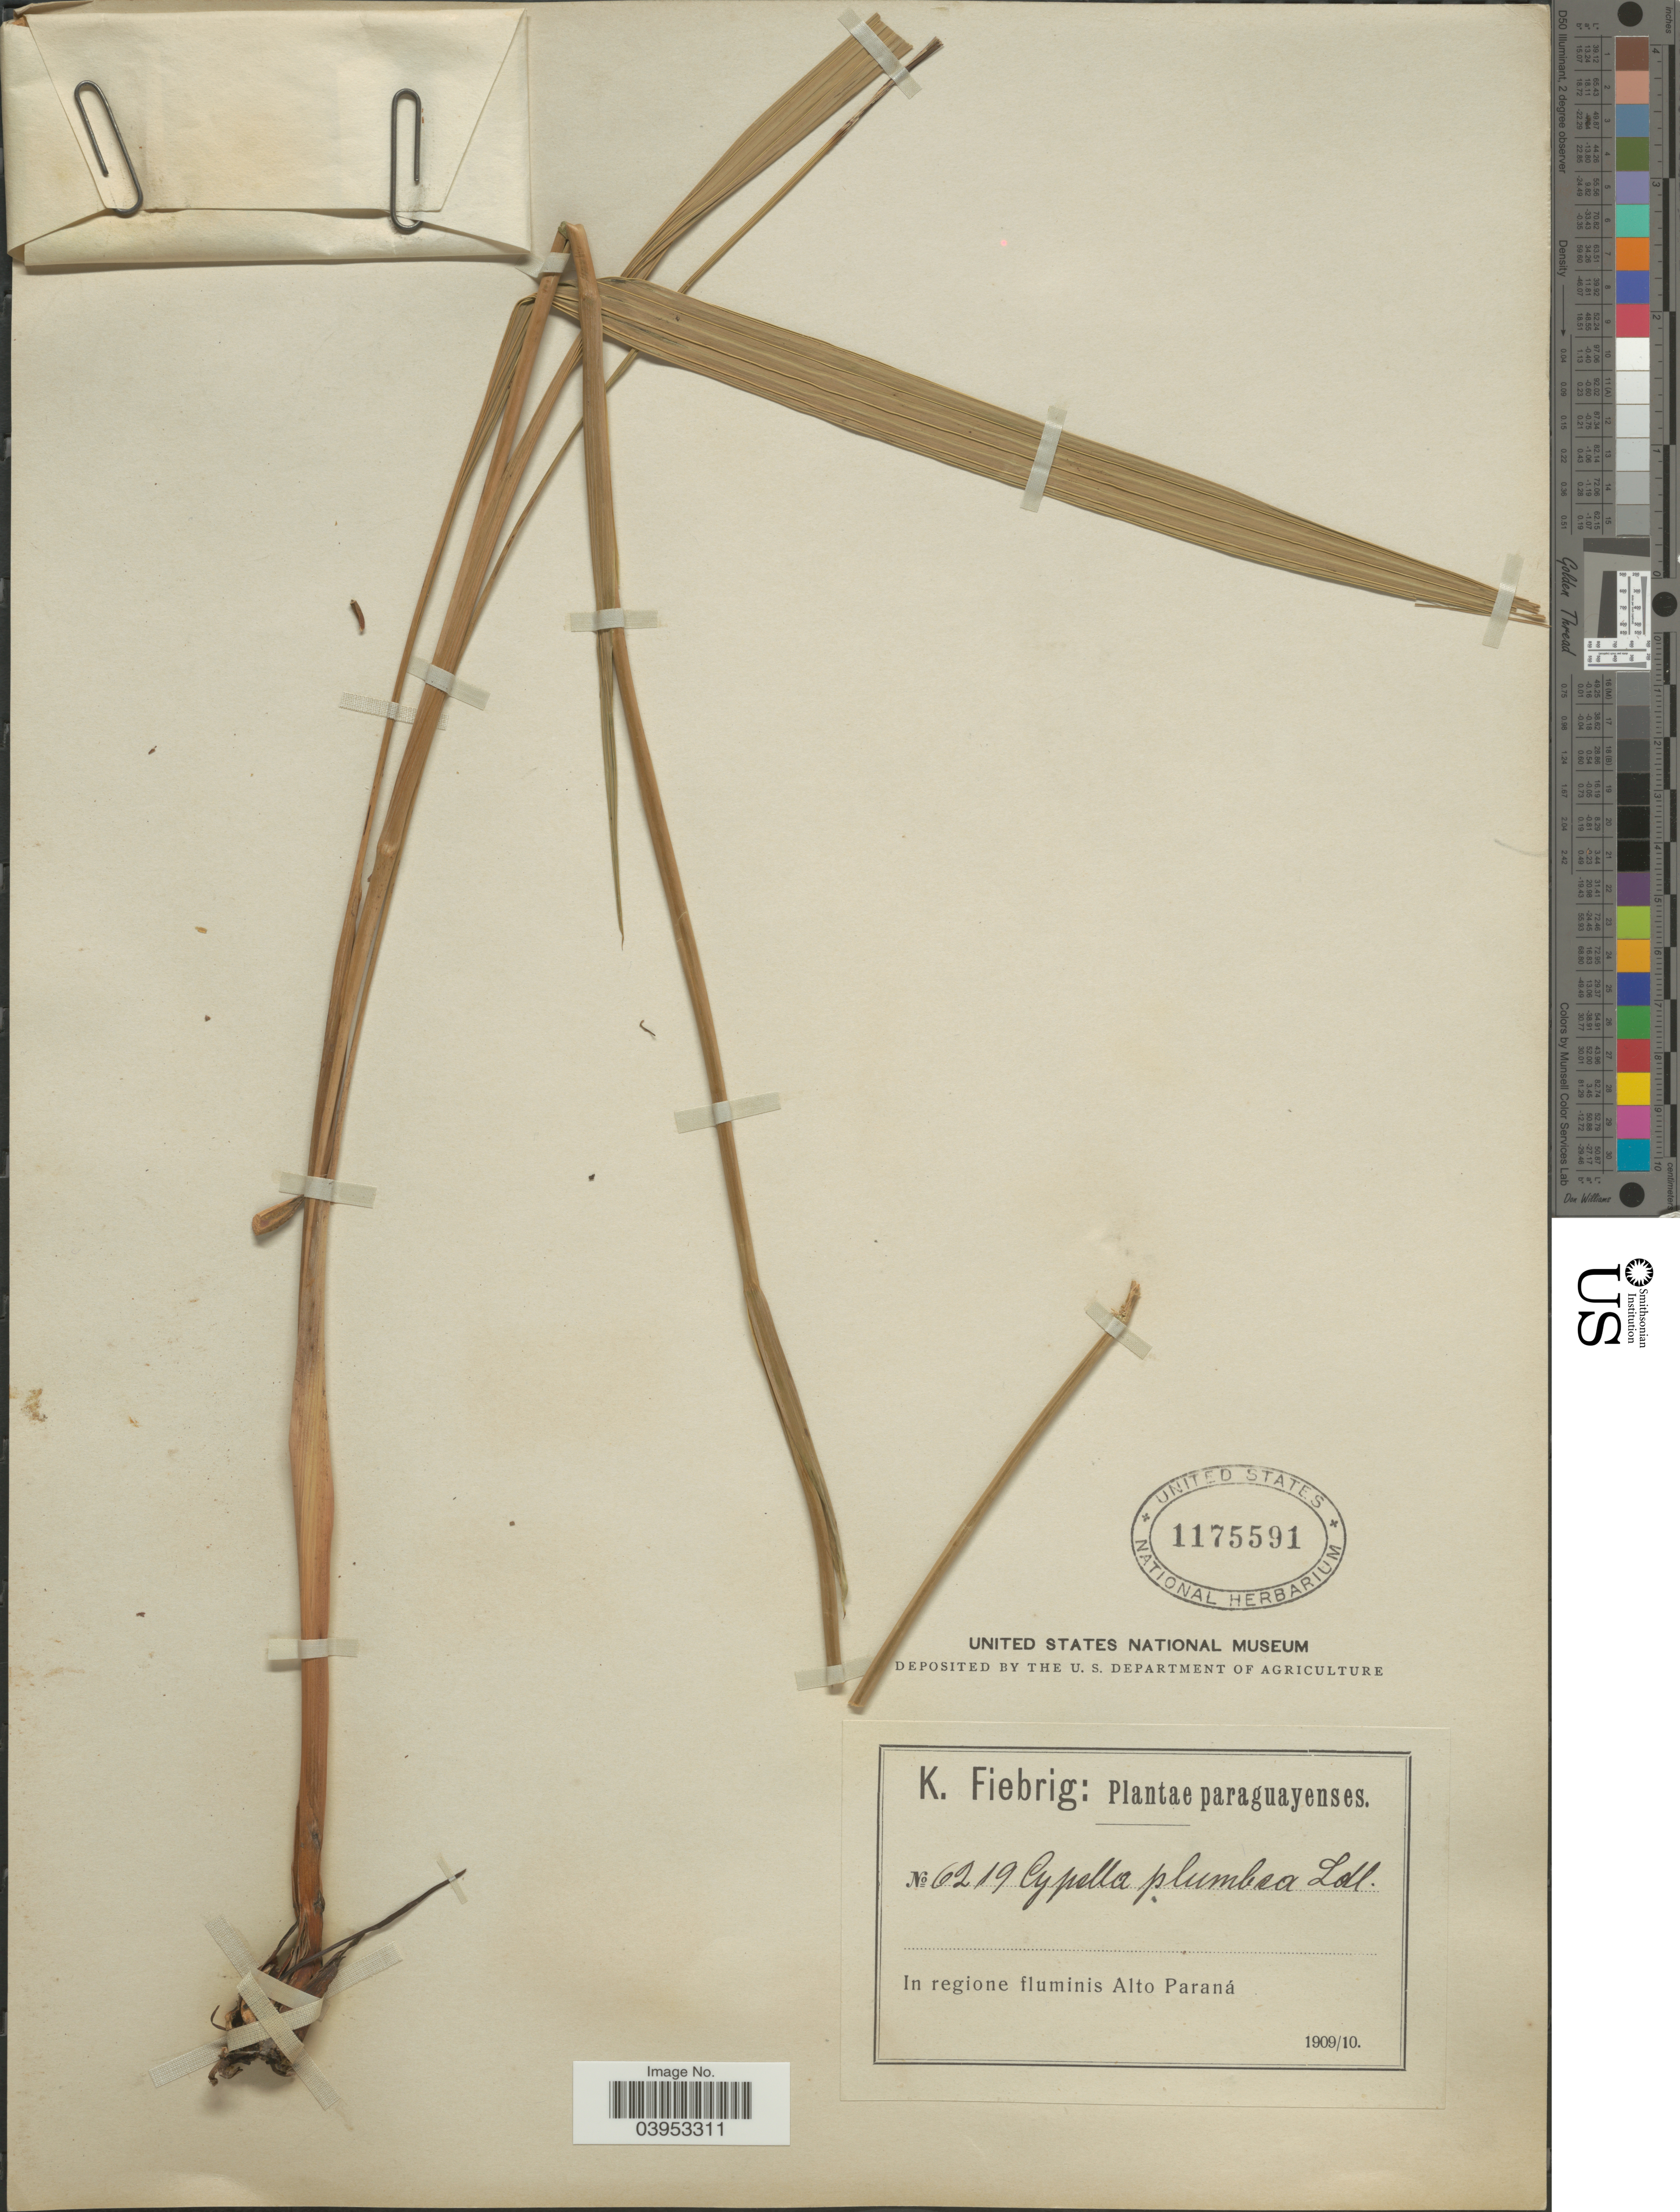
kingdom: Plantae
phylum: Tracheophyta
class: Liliopsida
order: Asparagales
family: Iridaceae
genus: Cypella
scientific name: Cypella plumbea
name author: Lindl.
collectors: K. Fiebrig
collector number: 6219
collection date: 1909/1910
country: Paraguay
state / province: Alto Parana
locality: In regione fluminis Alto Paraná.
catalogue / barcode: US 1175591